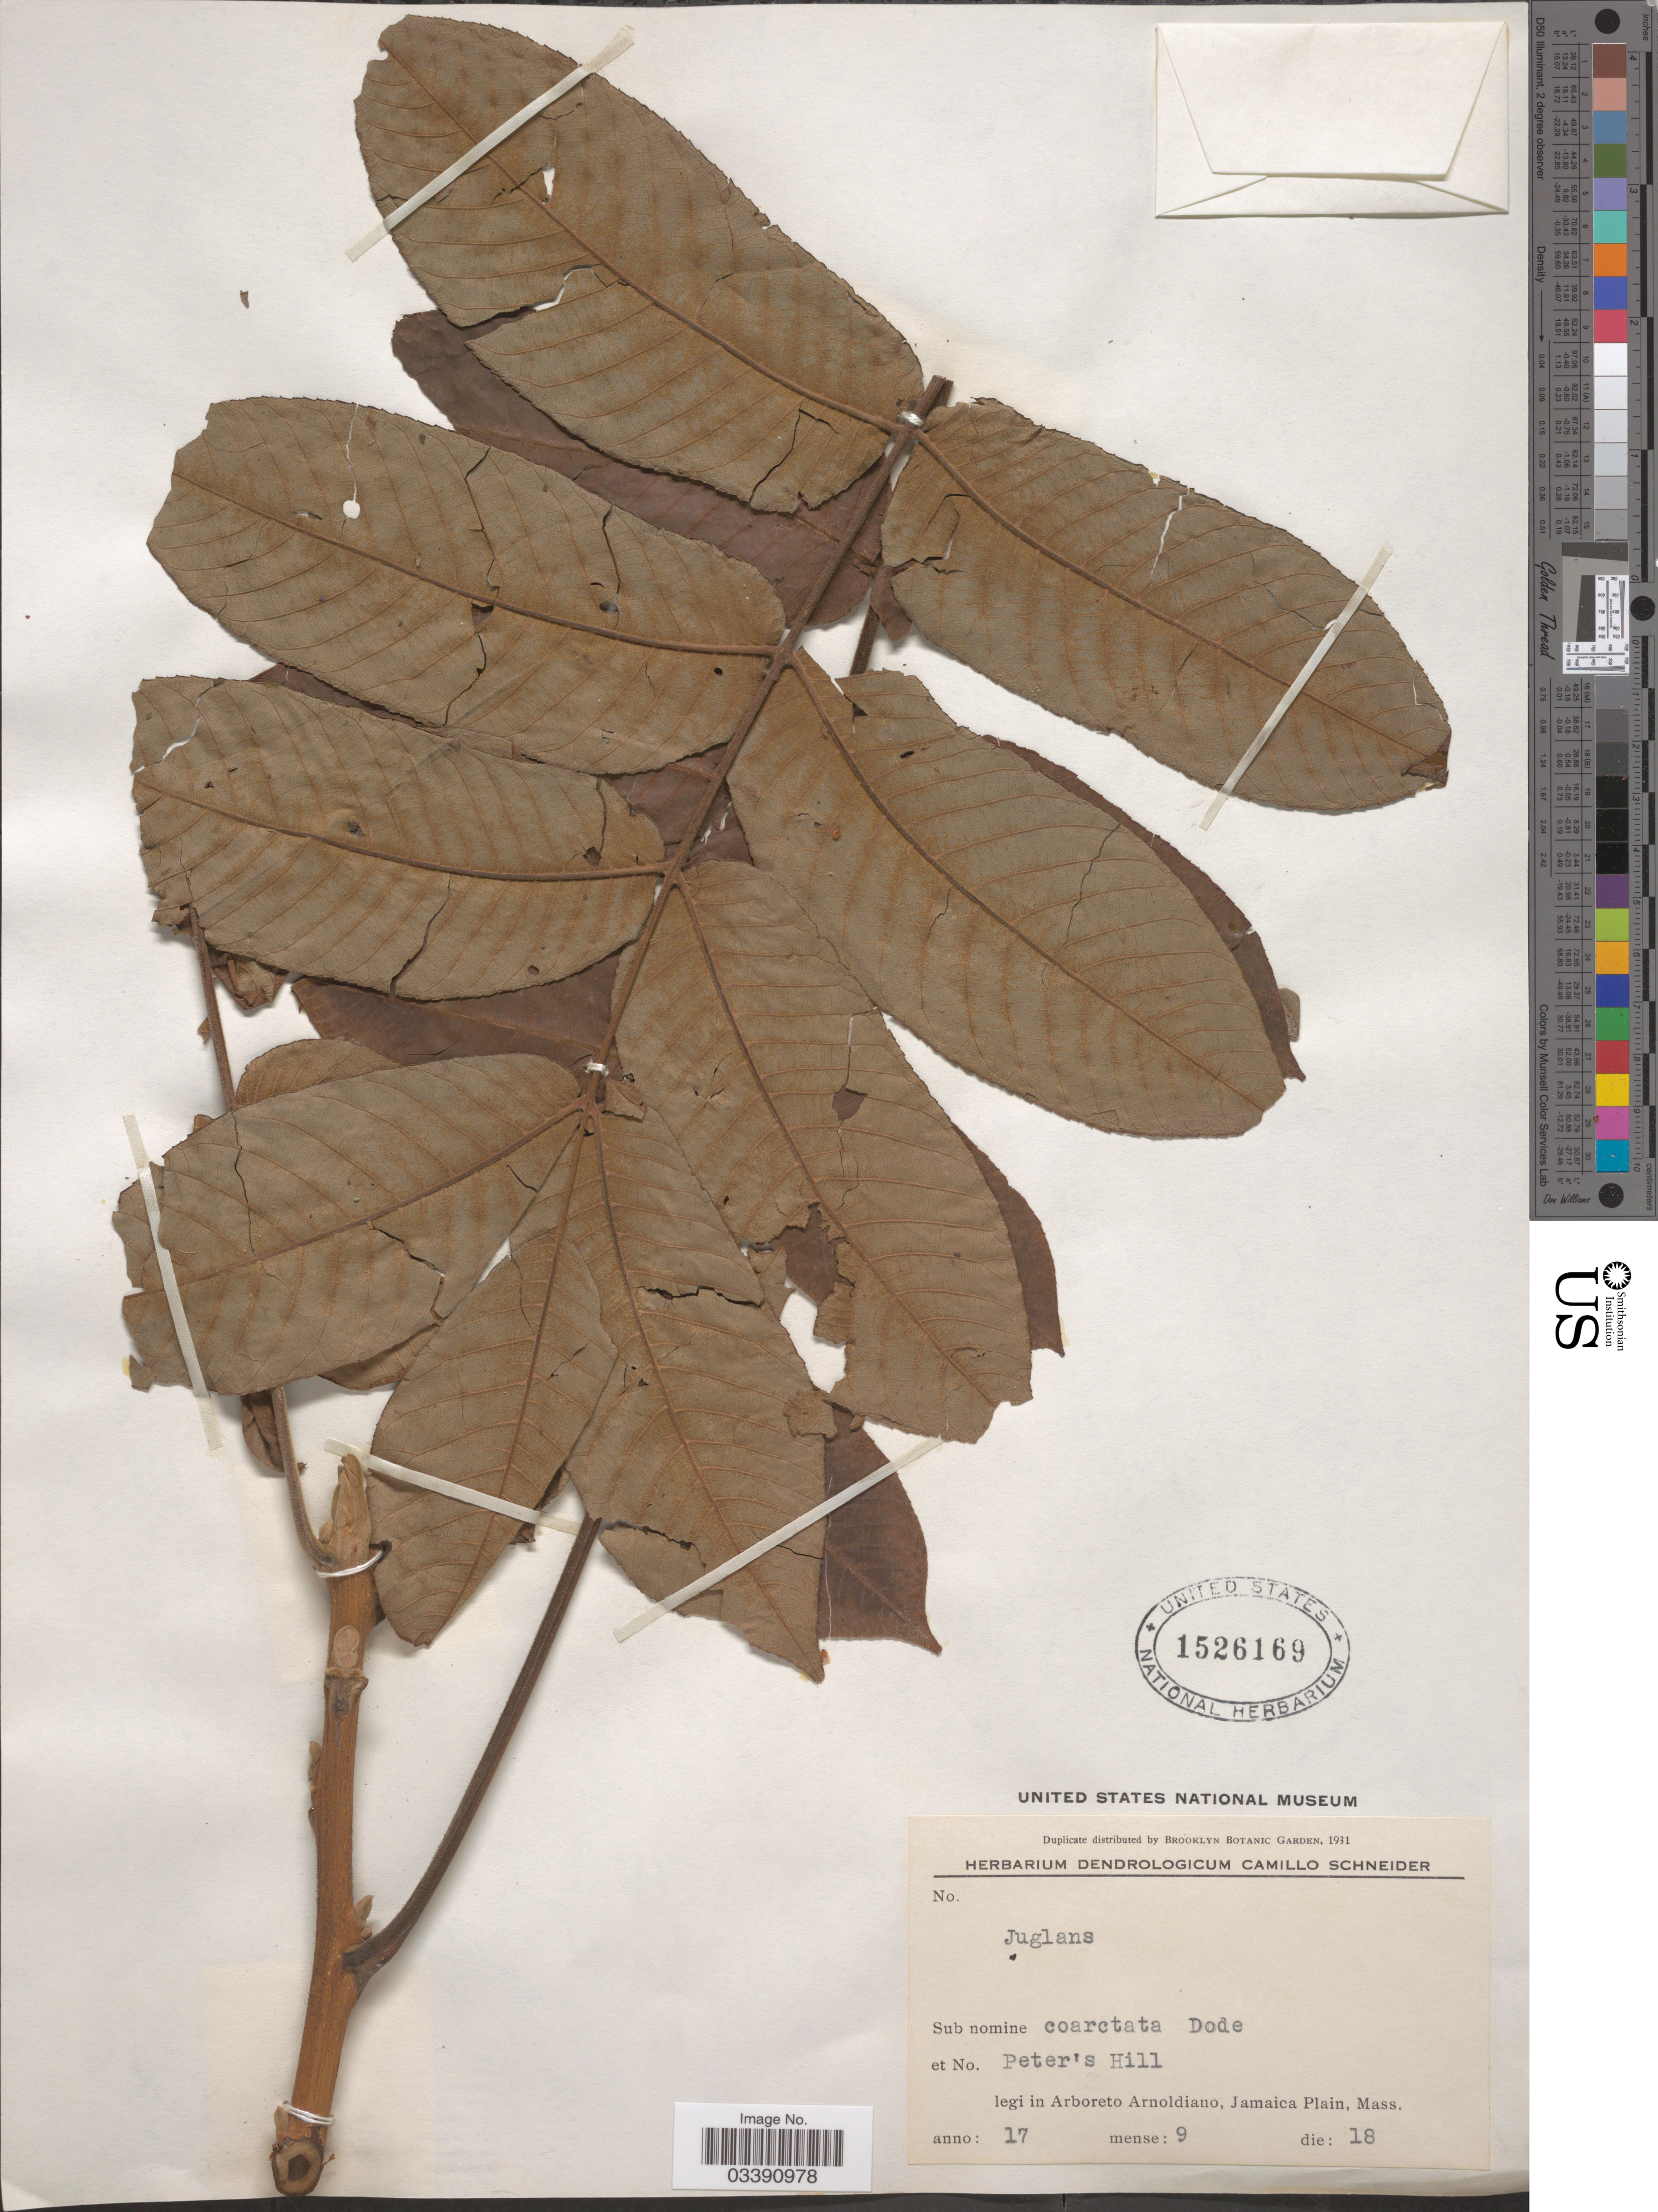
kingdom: Plantae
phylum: Tracheophyta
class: Magnoliopsida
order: Fagales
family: Juglandaceae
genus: Juglans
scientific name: Juglans sp.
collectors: ex herb. Dendrologicum C. Schneider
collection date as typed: Transcribed d/m/y: 18/9/17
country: United States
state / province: Massachusetts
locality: Peter's Hill. Arboreto Arnoldiano, Jamaica Plain.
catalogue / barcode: US 1526169